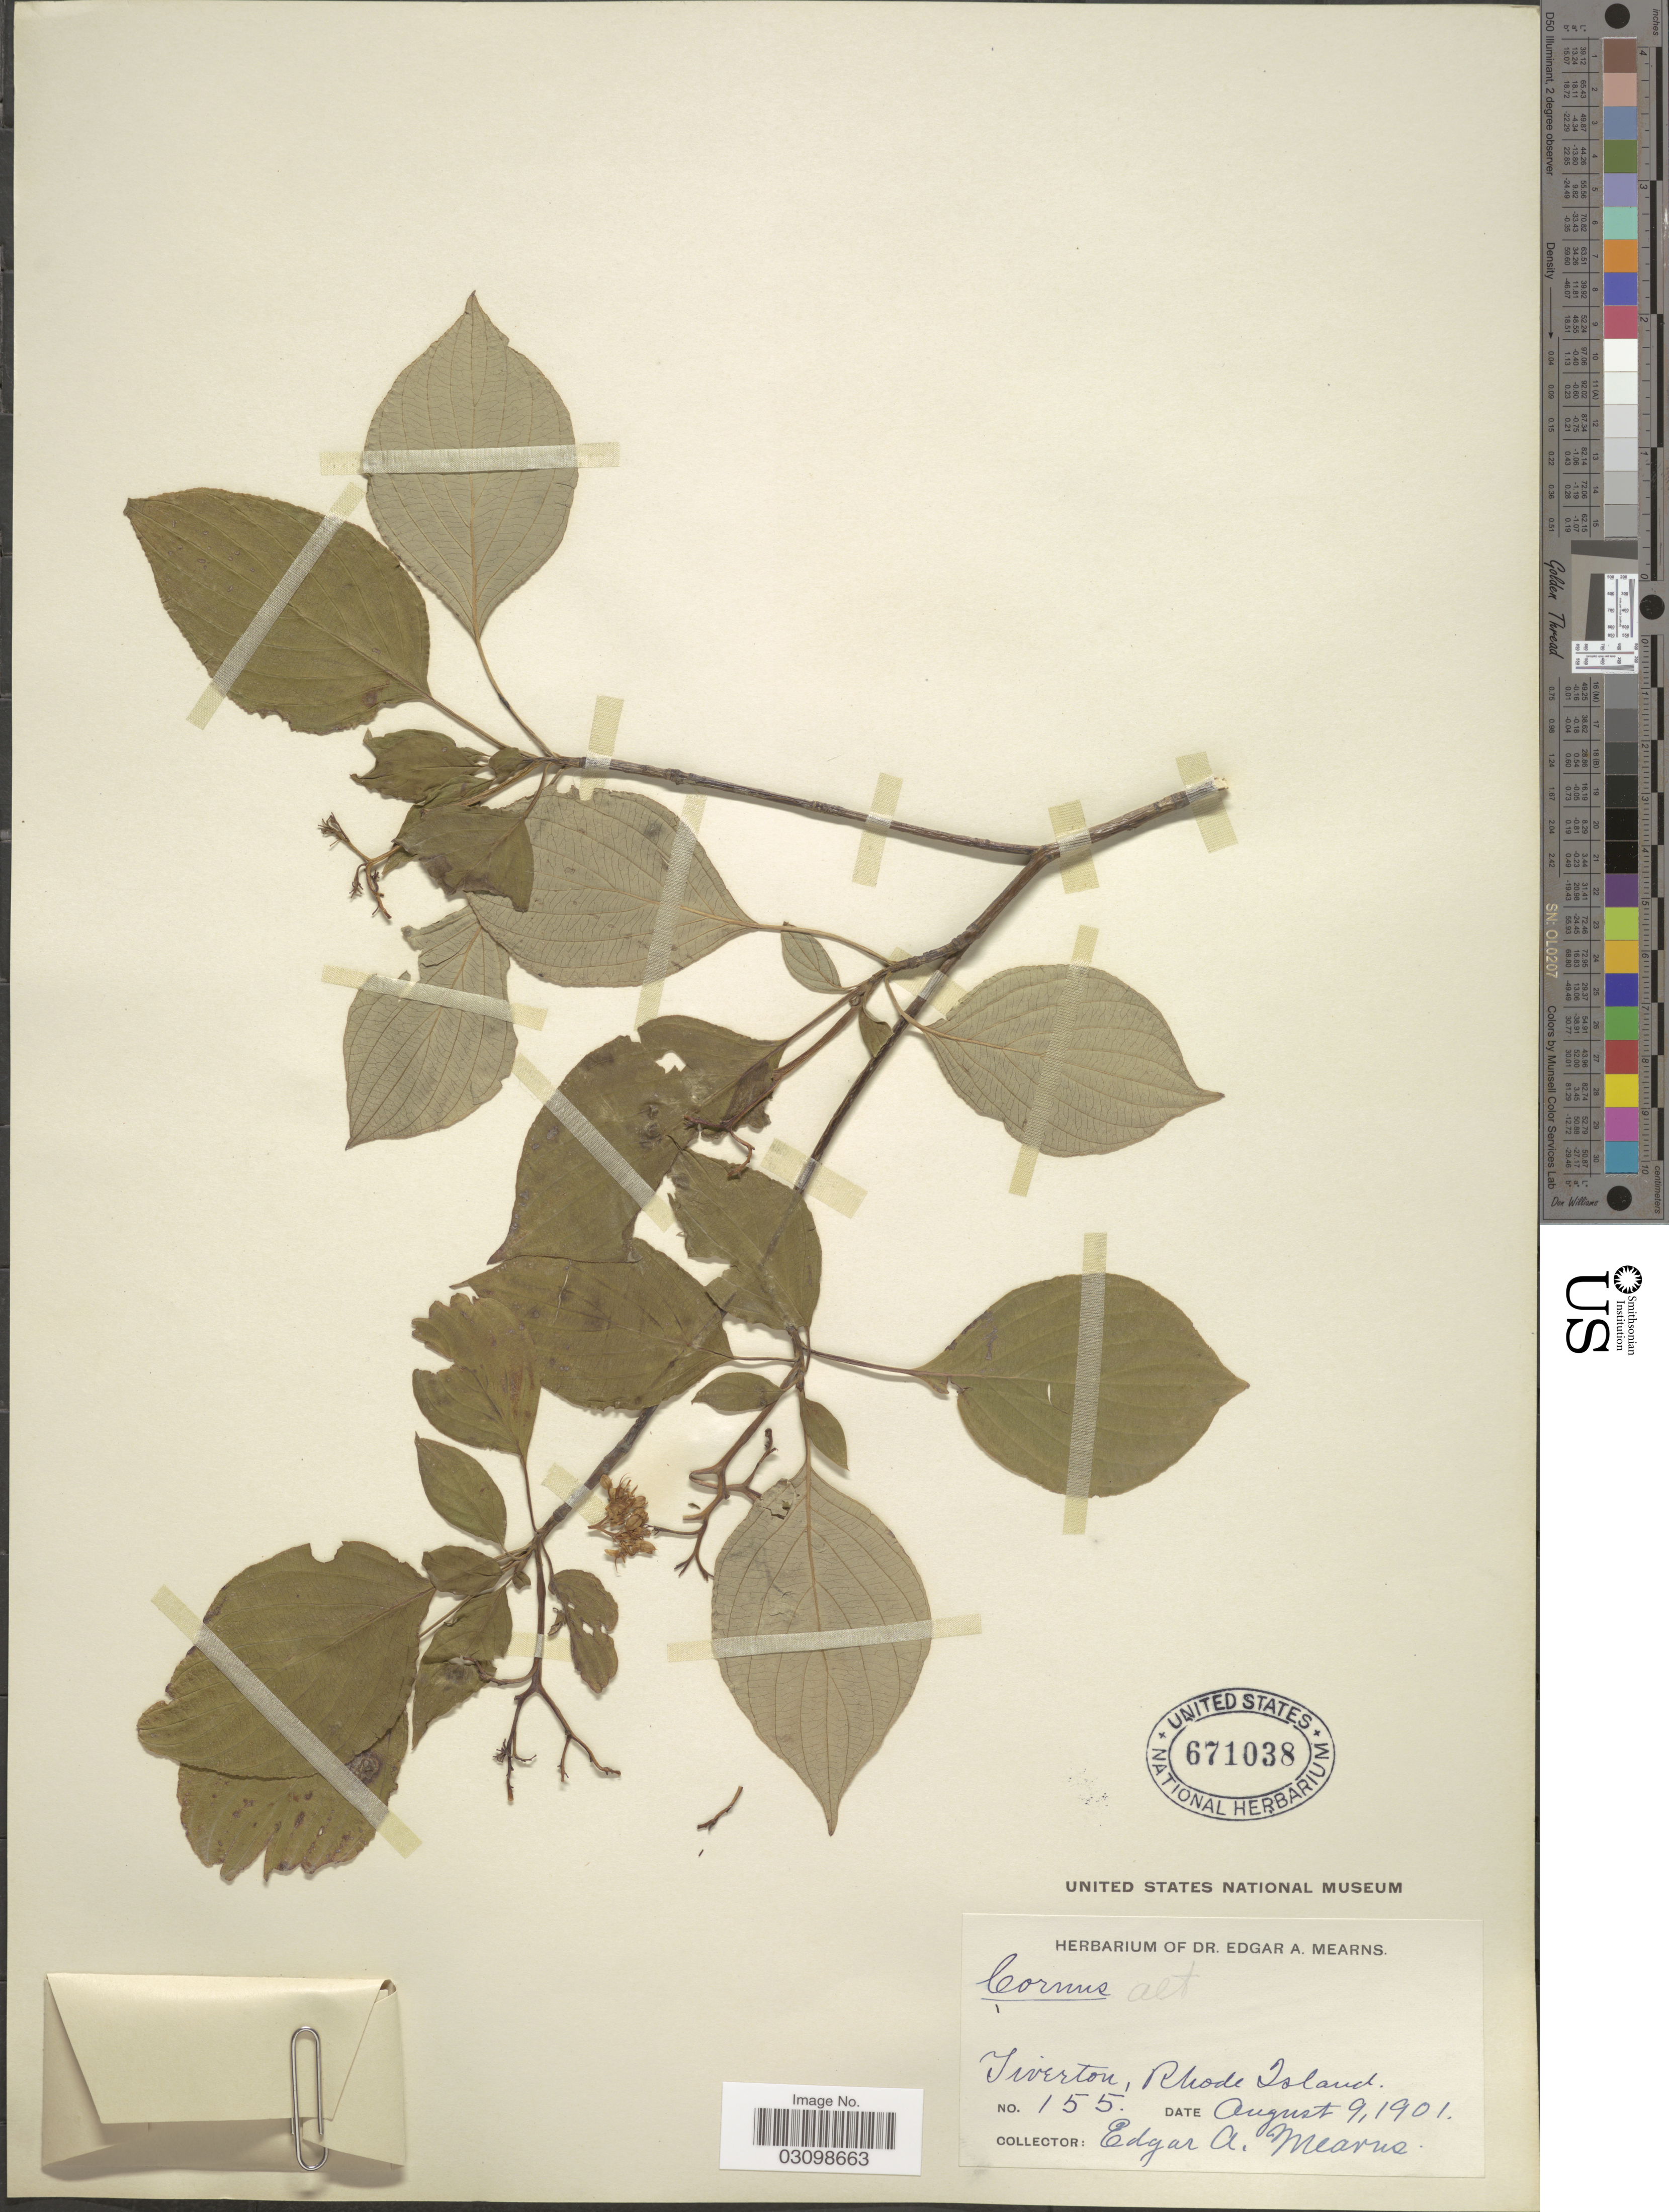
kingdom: Plantae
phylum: Tracheophyta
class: Magnoliopsida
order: Cornales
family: Cornaceae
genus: Cornus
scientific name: Cornus alternifolia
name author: L.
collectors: E. A. Mearns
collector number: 155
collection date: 1901-08-09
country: United States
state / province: Rhode Island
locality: Tiverton.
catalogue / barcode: US 671038